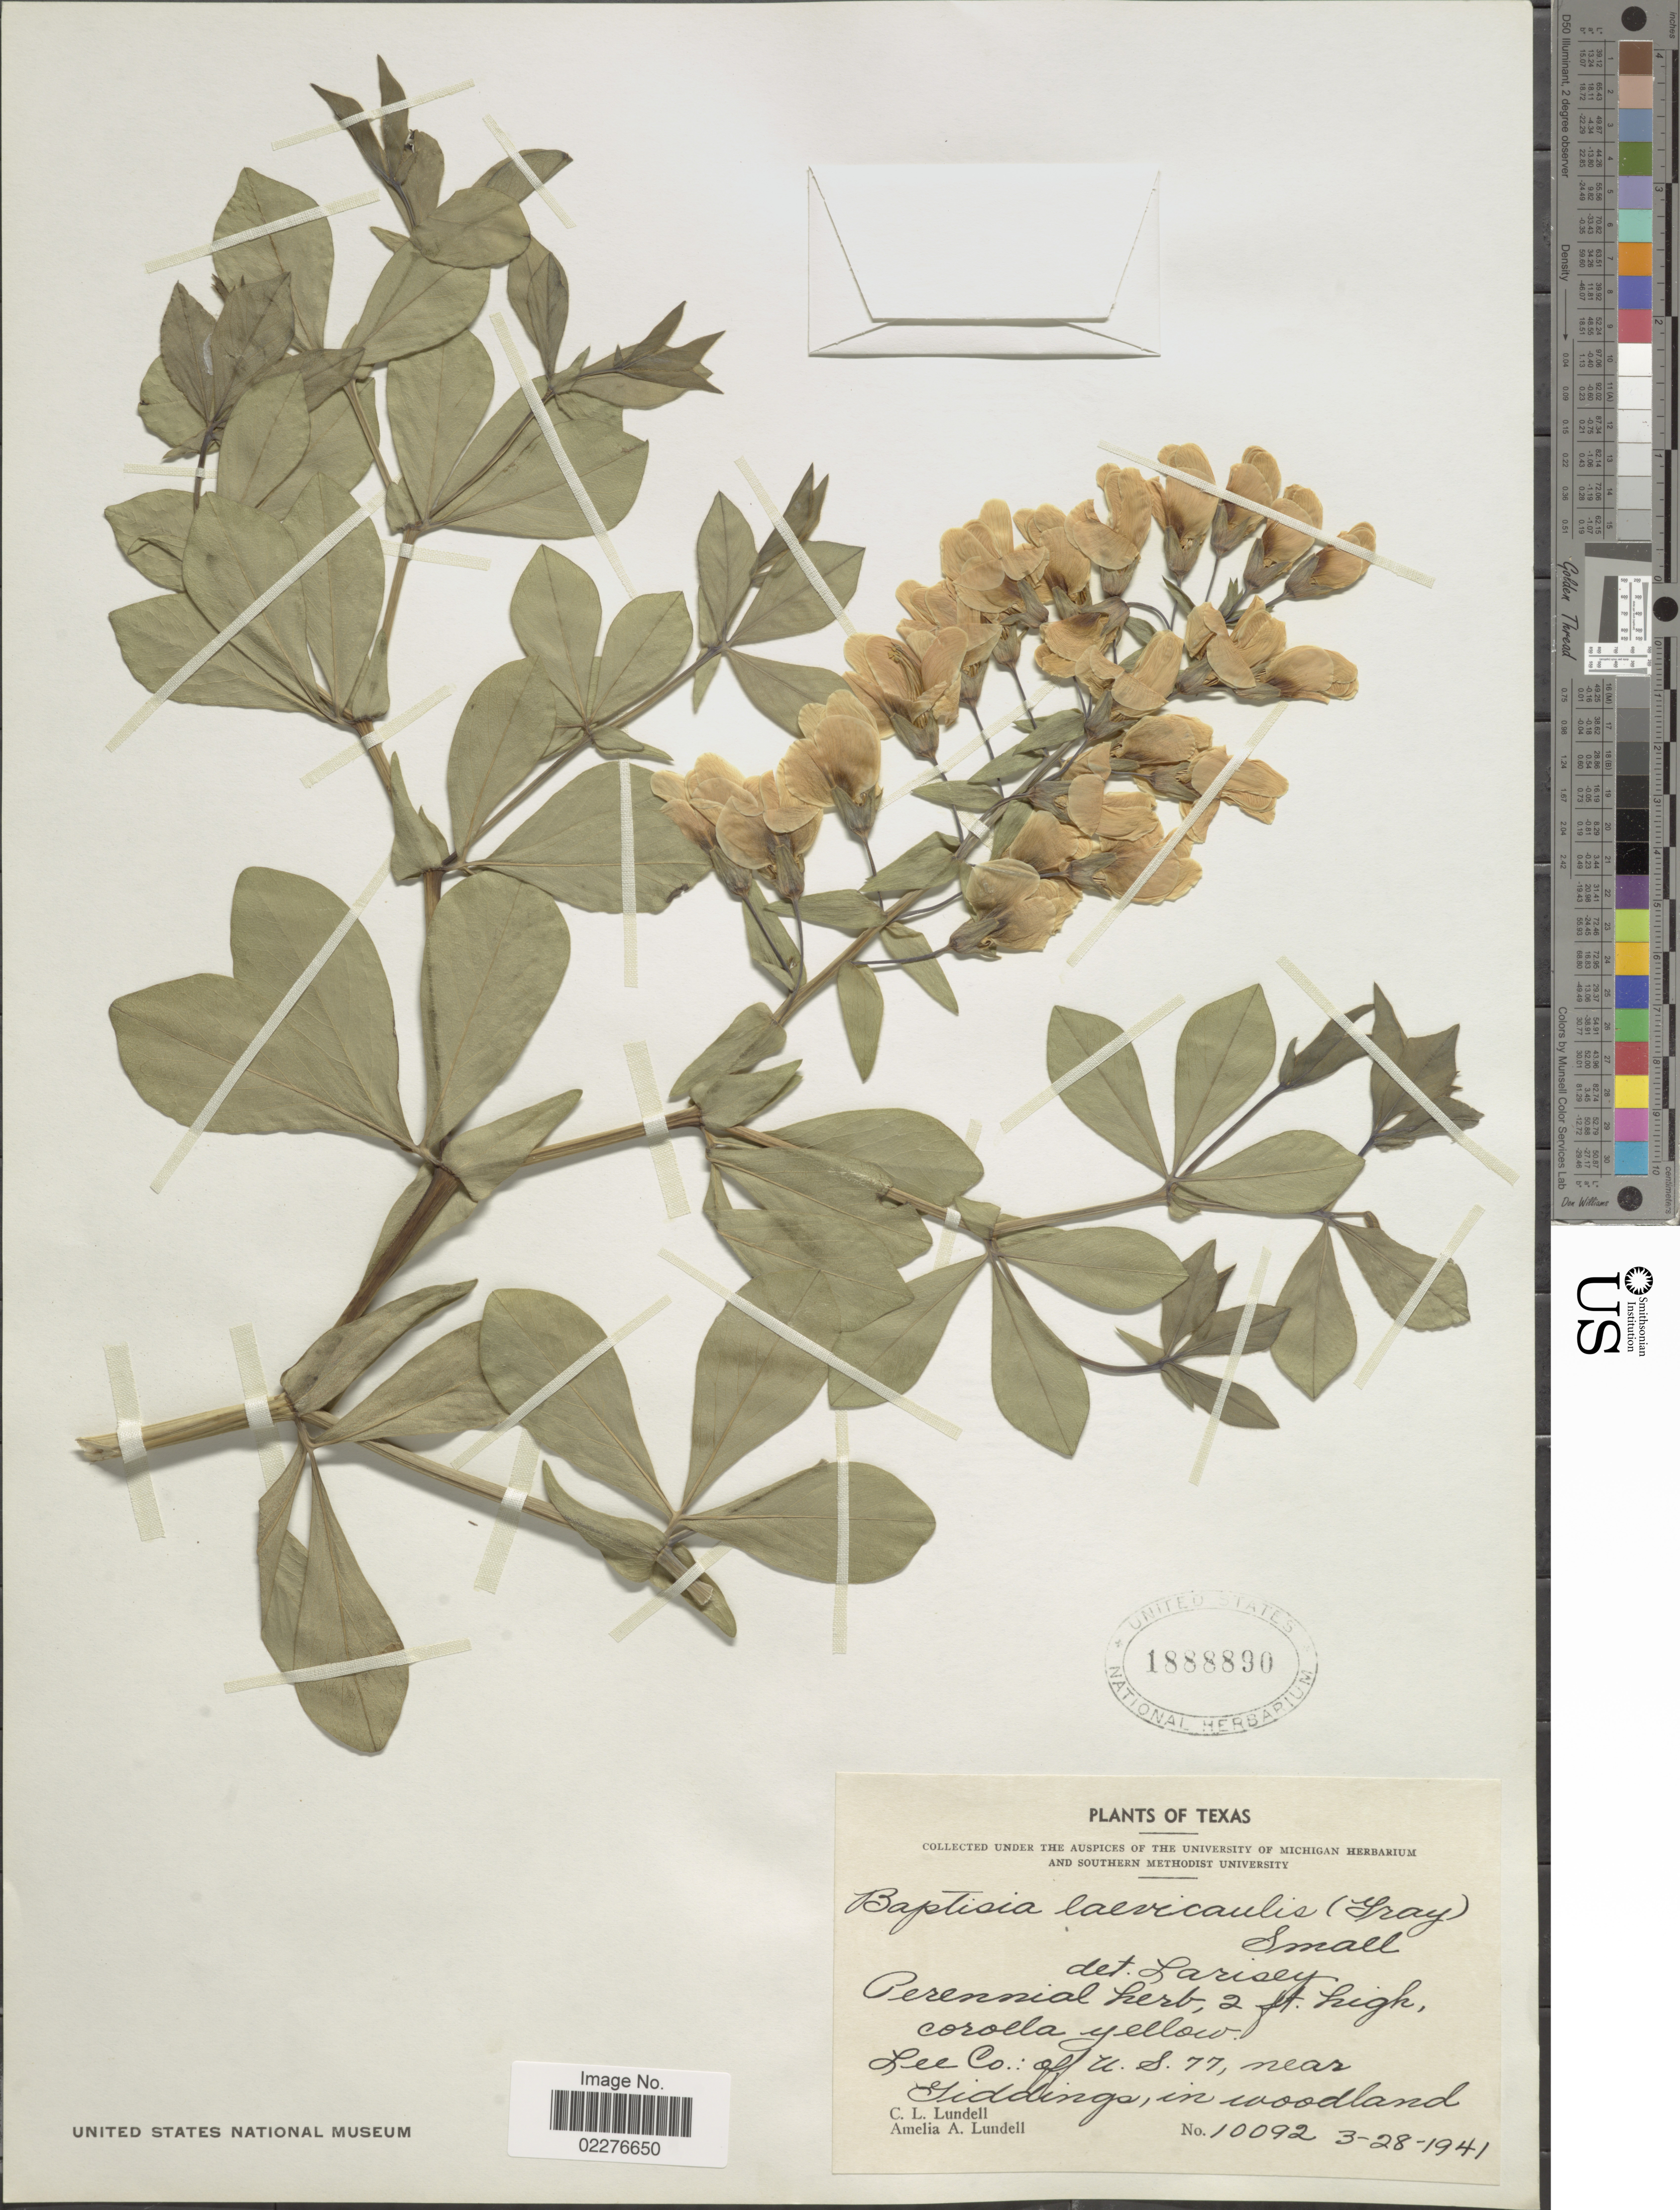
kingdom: Plantae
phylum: Tracheophyta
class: Magnoliopsida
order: Fabales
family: Fabaceae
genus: Baptisia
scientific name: Baptisia laevicaulis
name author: (Canby) Small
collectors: C. L. Lundell & A. A. Lundell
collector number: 10092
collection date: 1941-03-28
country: United States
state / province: Texas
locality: Lee Co: off U.S. 77, near Siddings, in woodland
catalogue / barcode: US 1888890